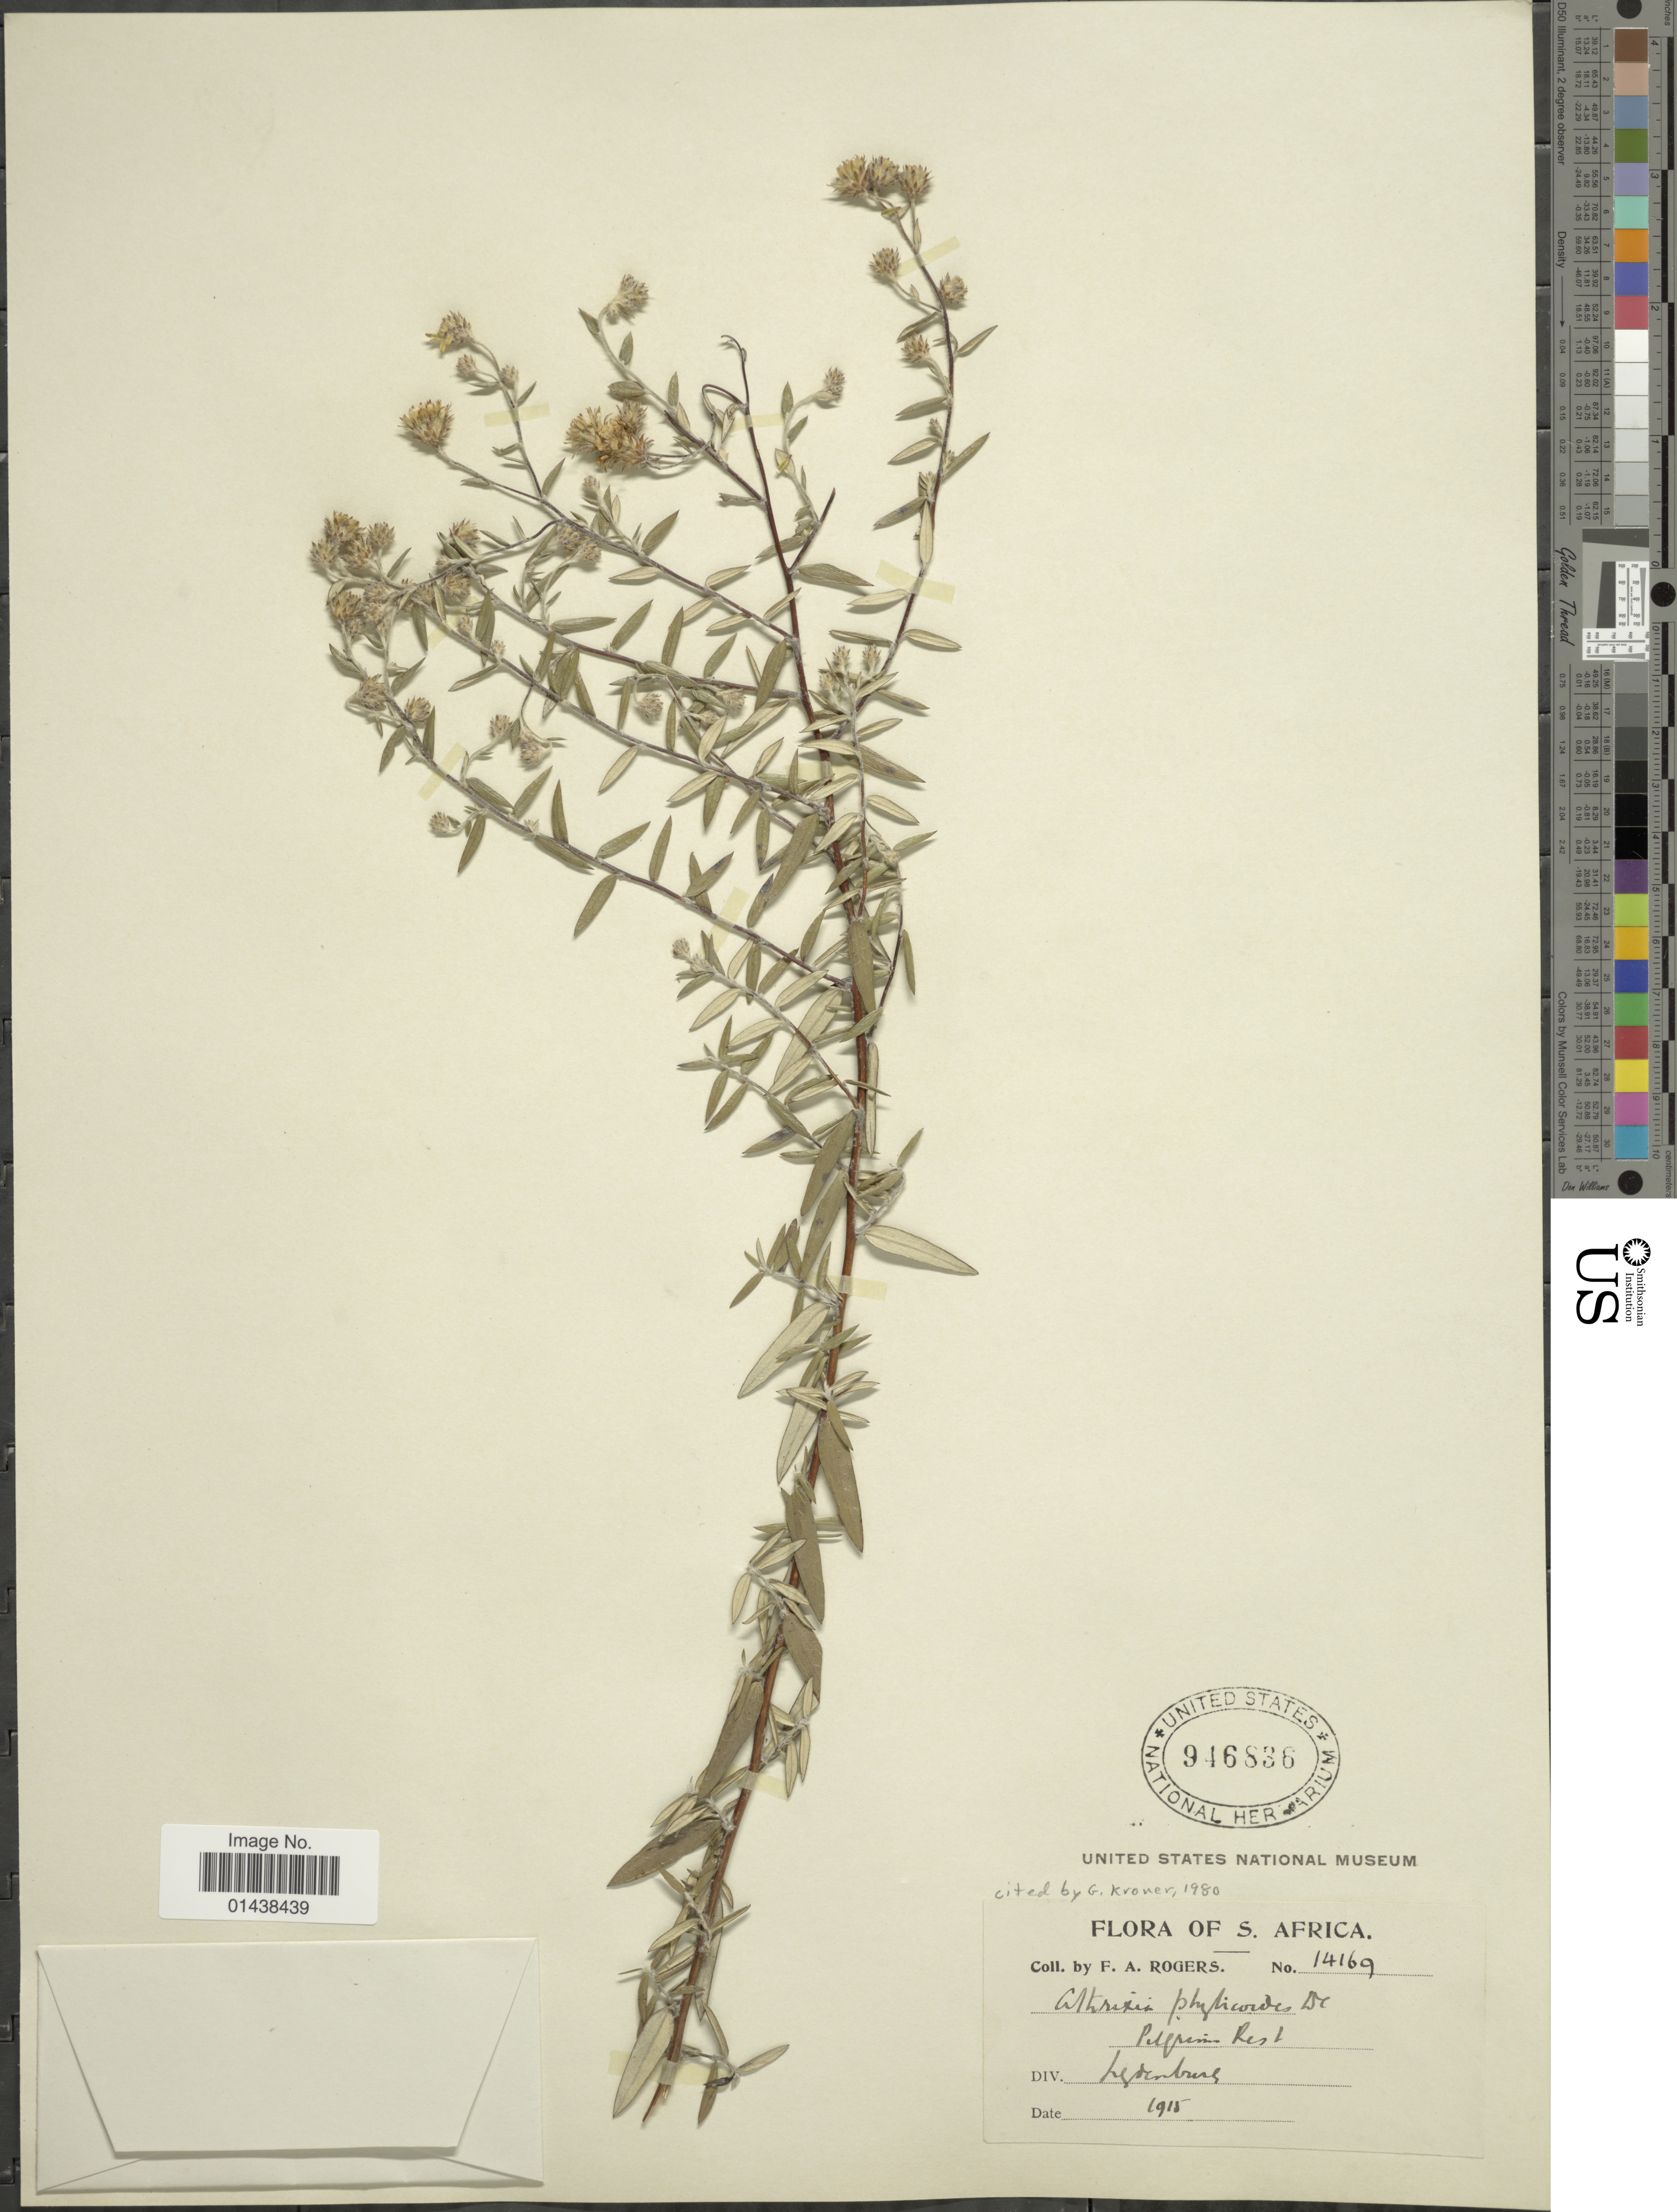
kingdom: Plantae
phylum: Tracheophyta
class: Magnoliopsida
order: Asterales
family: Asteraceae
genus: Athrixia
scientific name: Athrixia phylicoides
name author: DC.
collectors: F. A. Rogers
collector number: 14169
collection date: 1915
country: South Africa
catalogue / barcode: US 946836